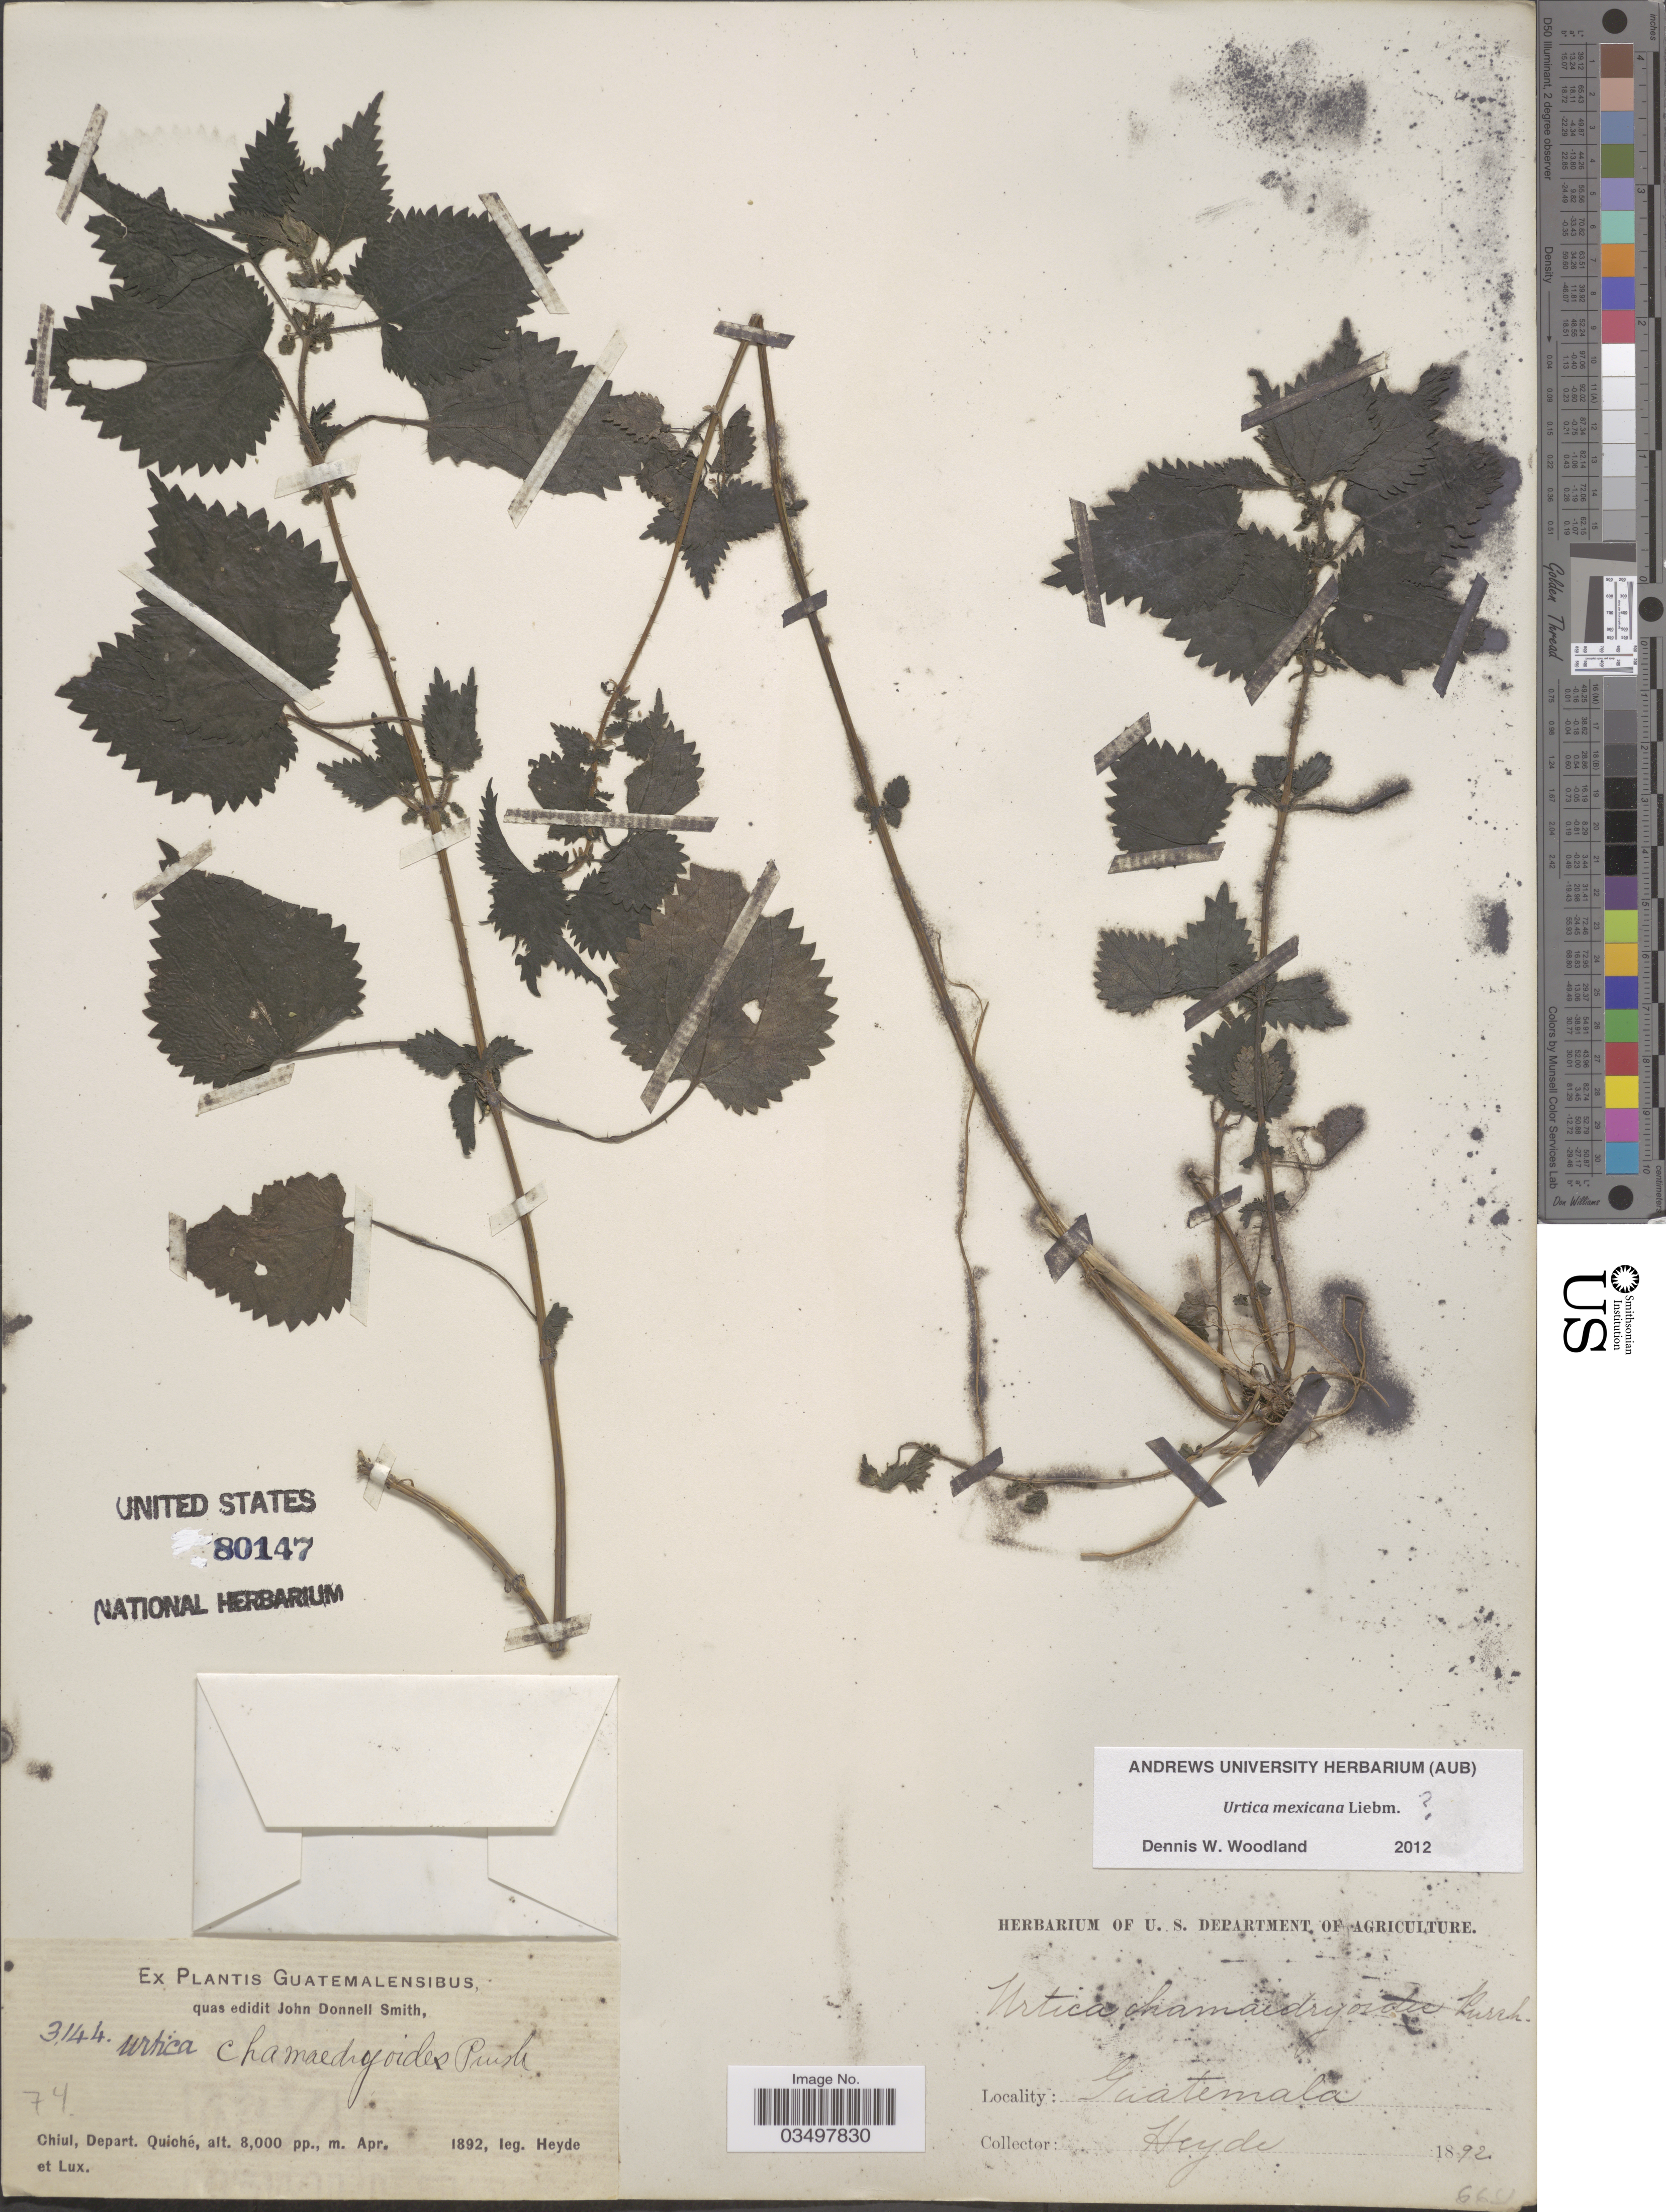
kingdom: Plantae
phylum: Tracheophyta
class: Magnoliopsida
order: Rosales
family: Urticaceae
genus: Urtica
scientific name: Urtica mexicana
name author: Liebm.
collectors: Heyde & Lux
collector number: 3144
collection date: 1892-04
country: Guatemala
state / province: El Quiche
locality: Chiul, Depart. Quiché. Guatemala.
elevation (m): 2438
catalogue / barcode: US 80147